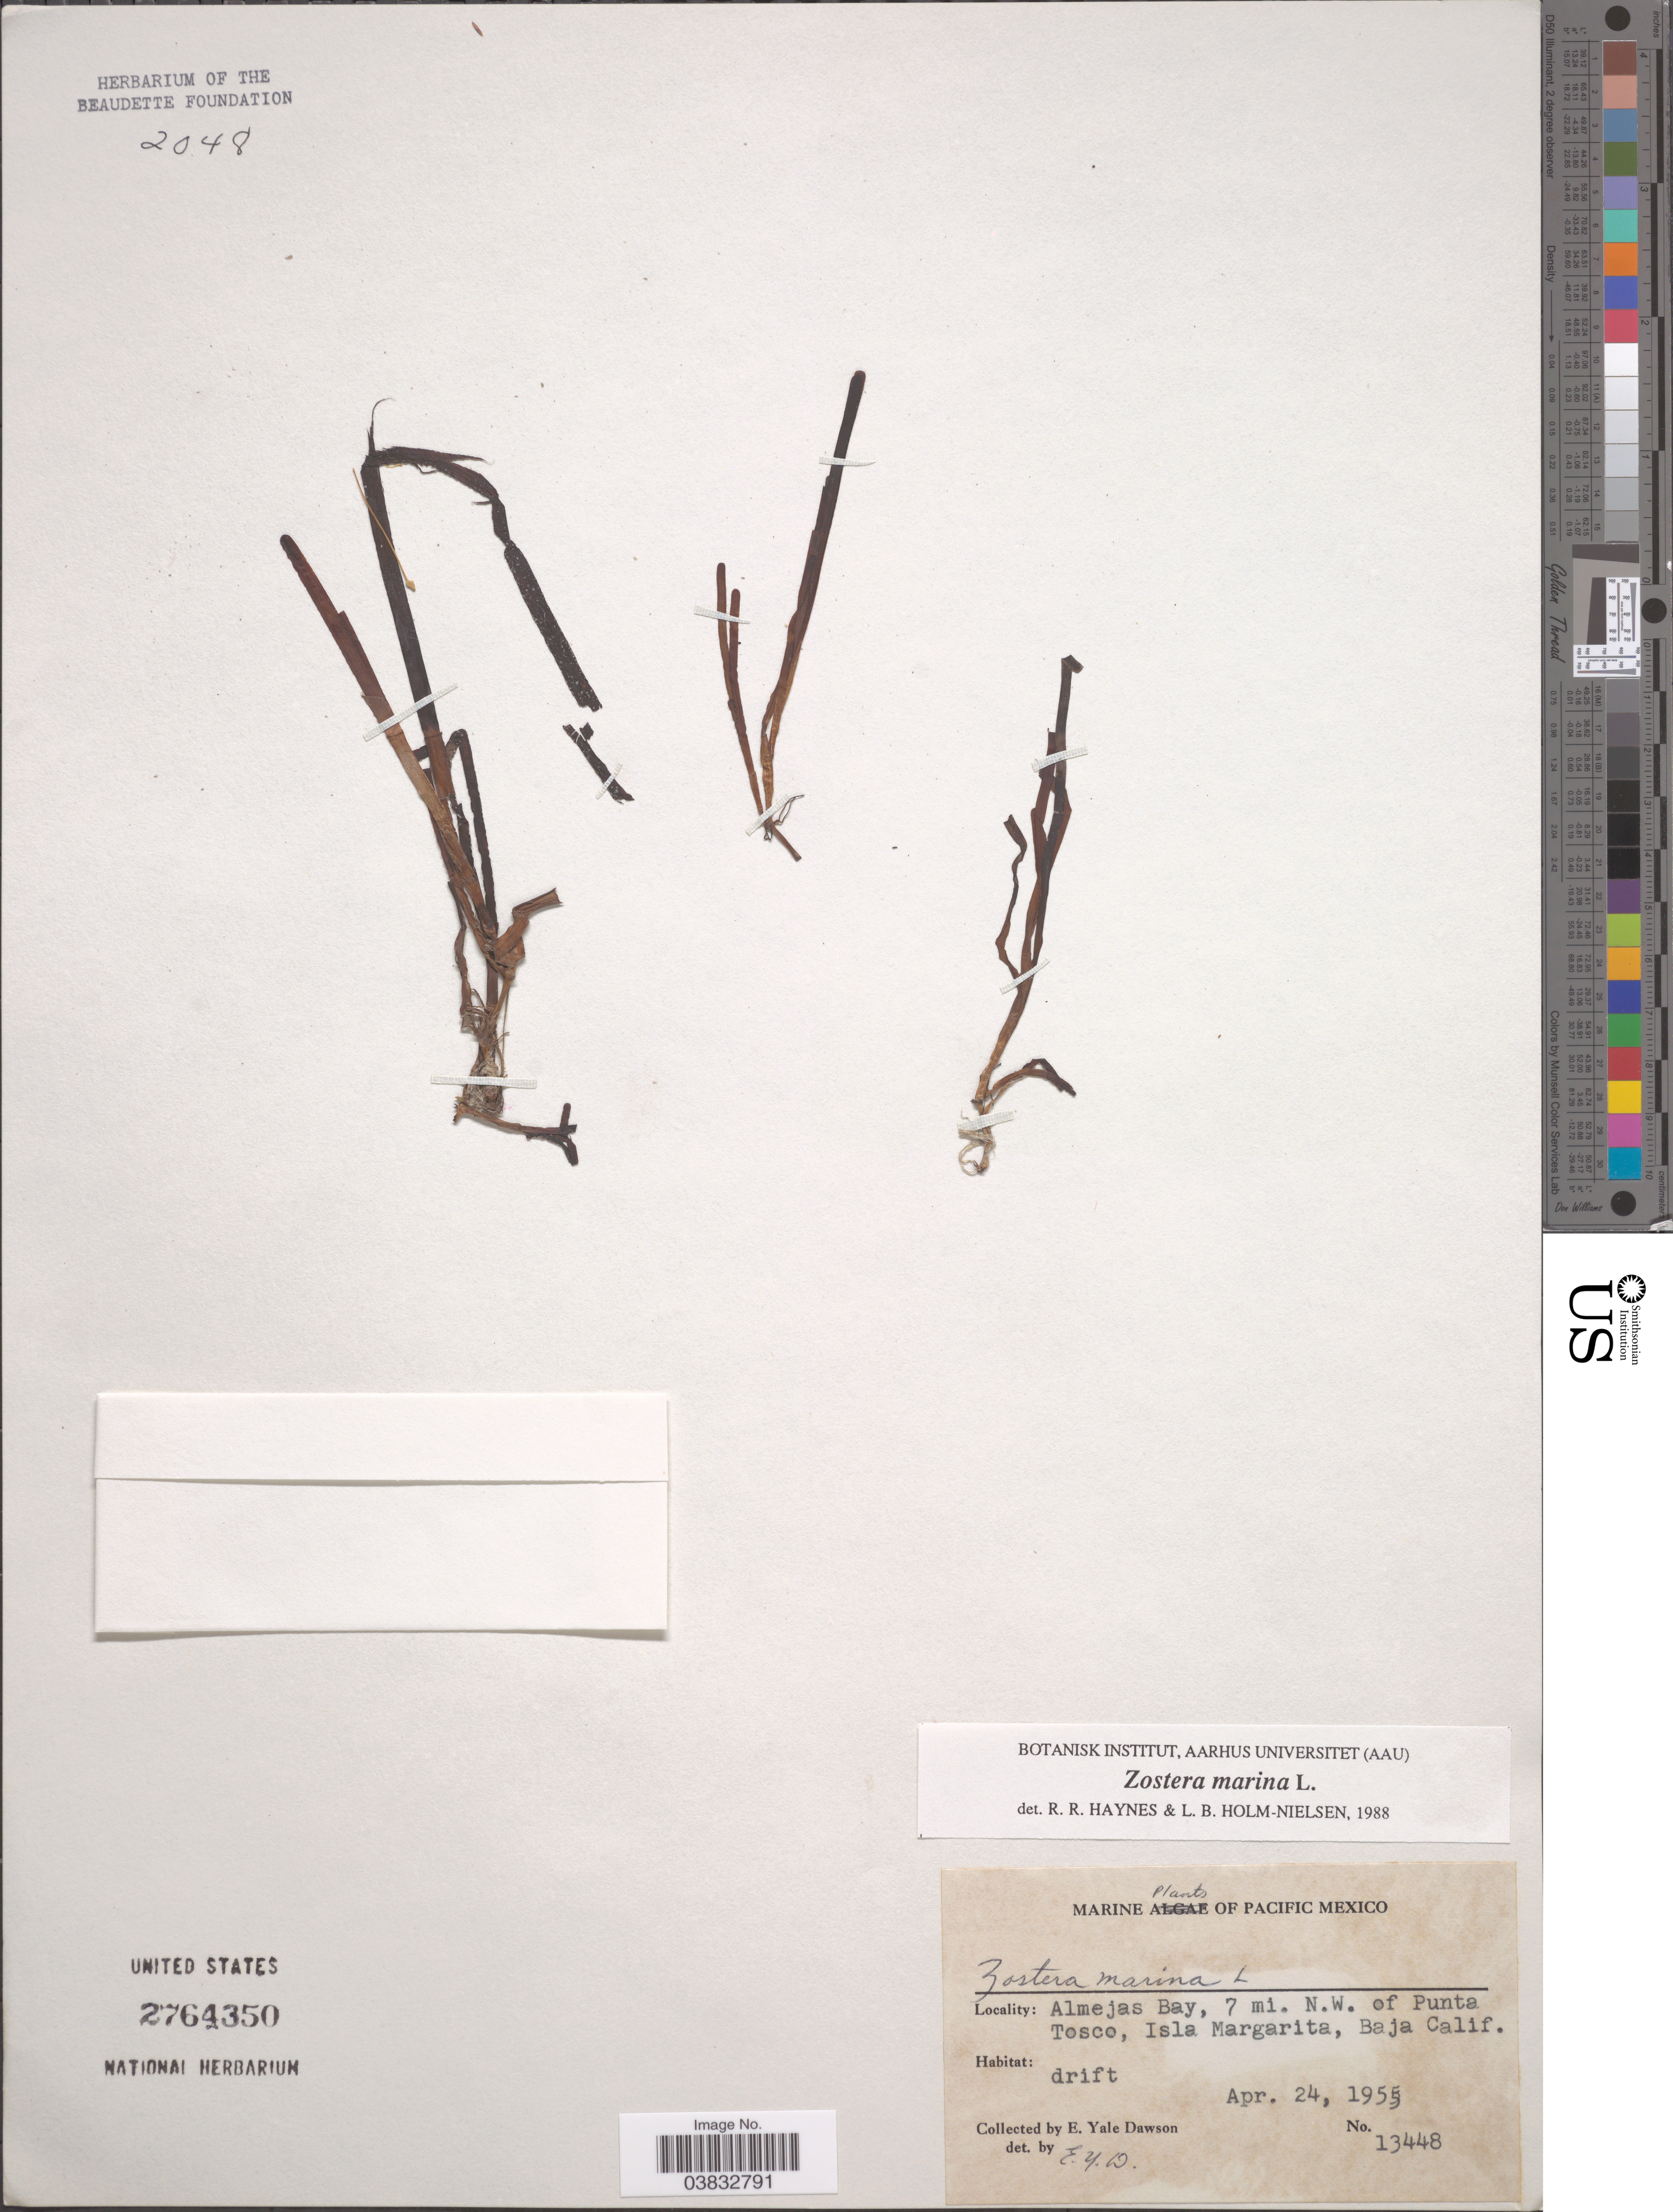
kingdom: Plantae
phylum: Tracheophyta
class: Liliopsida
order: Alismatales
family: Zosteraceae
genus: Zostera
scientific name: Zostera marina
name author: L.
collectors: N. Yensen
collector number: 13448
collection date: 1955-04-24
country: Mexico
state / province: Baja California Sur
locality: Almejas Bay, 7 mi. N.W. of Punta Tosco, Isla Margarita.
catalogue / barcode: US 2764350